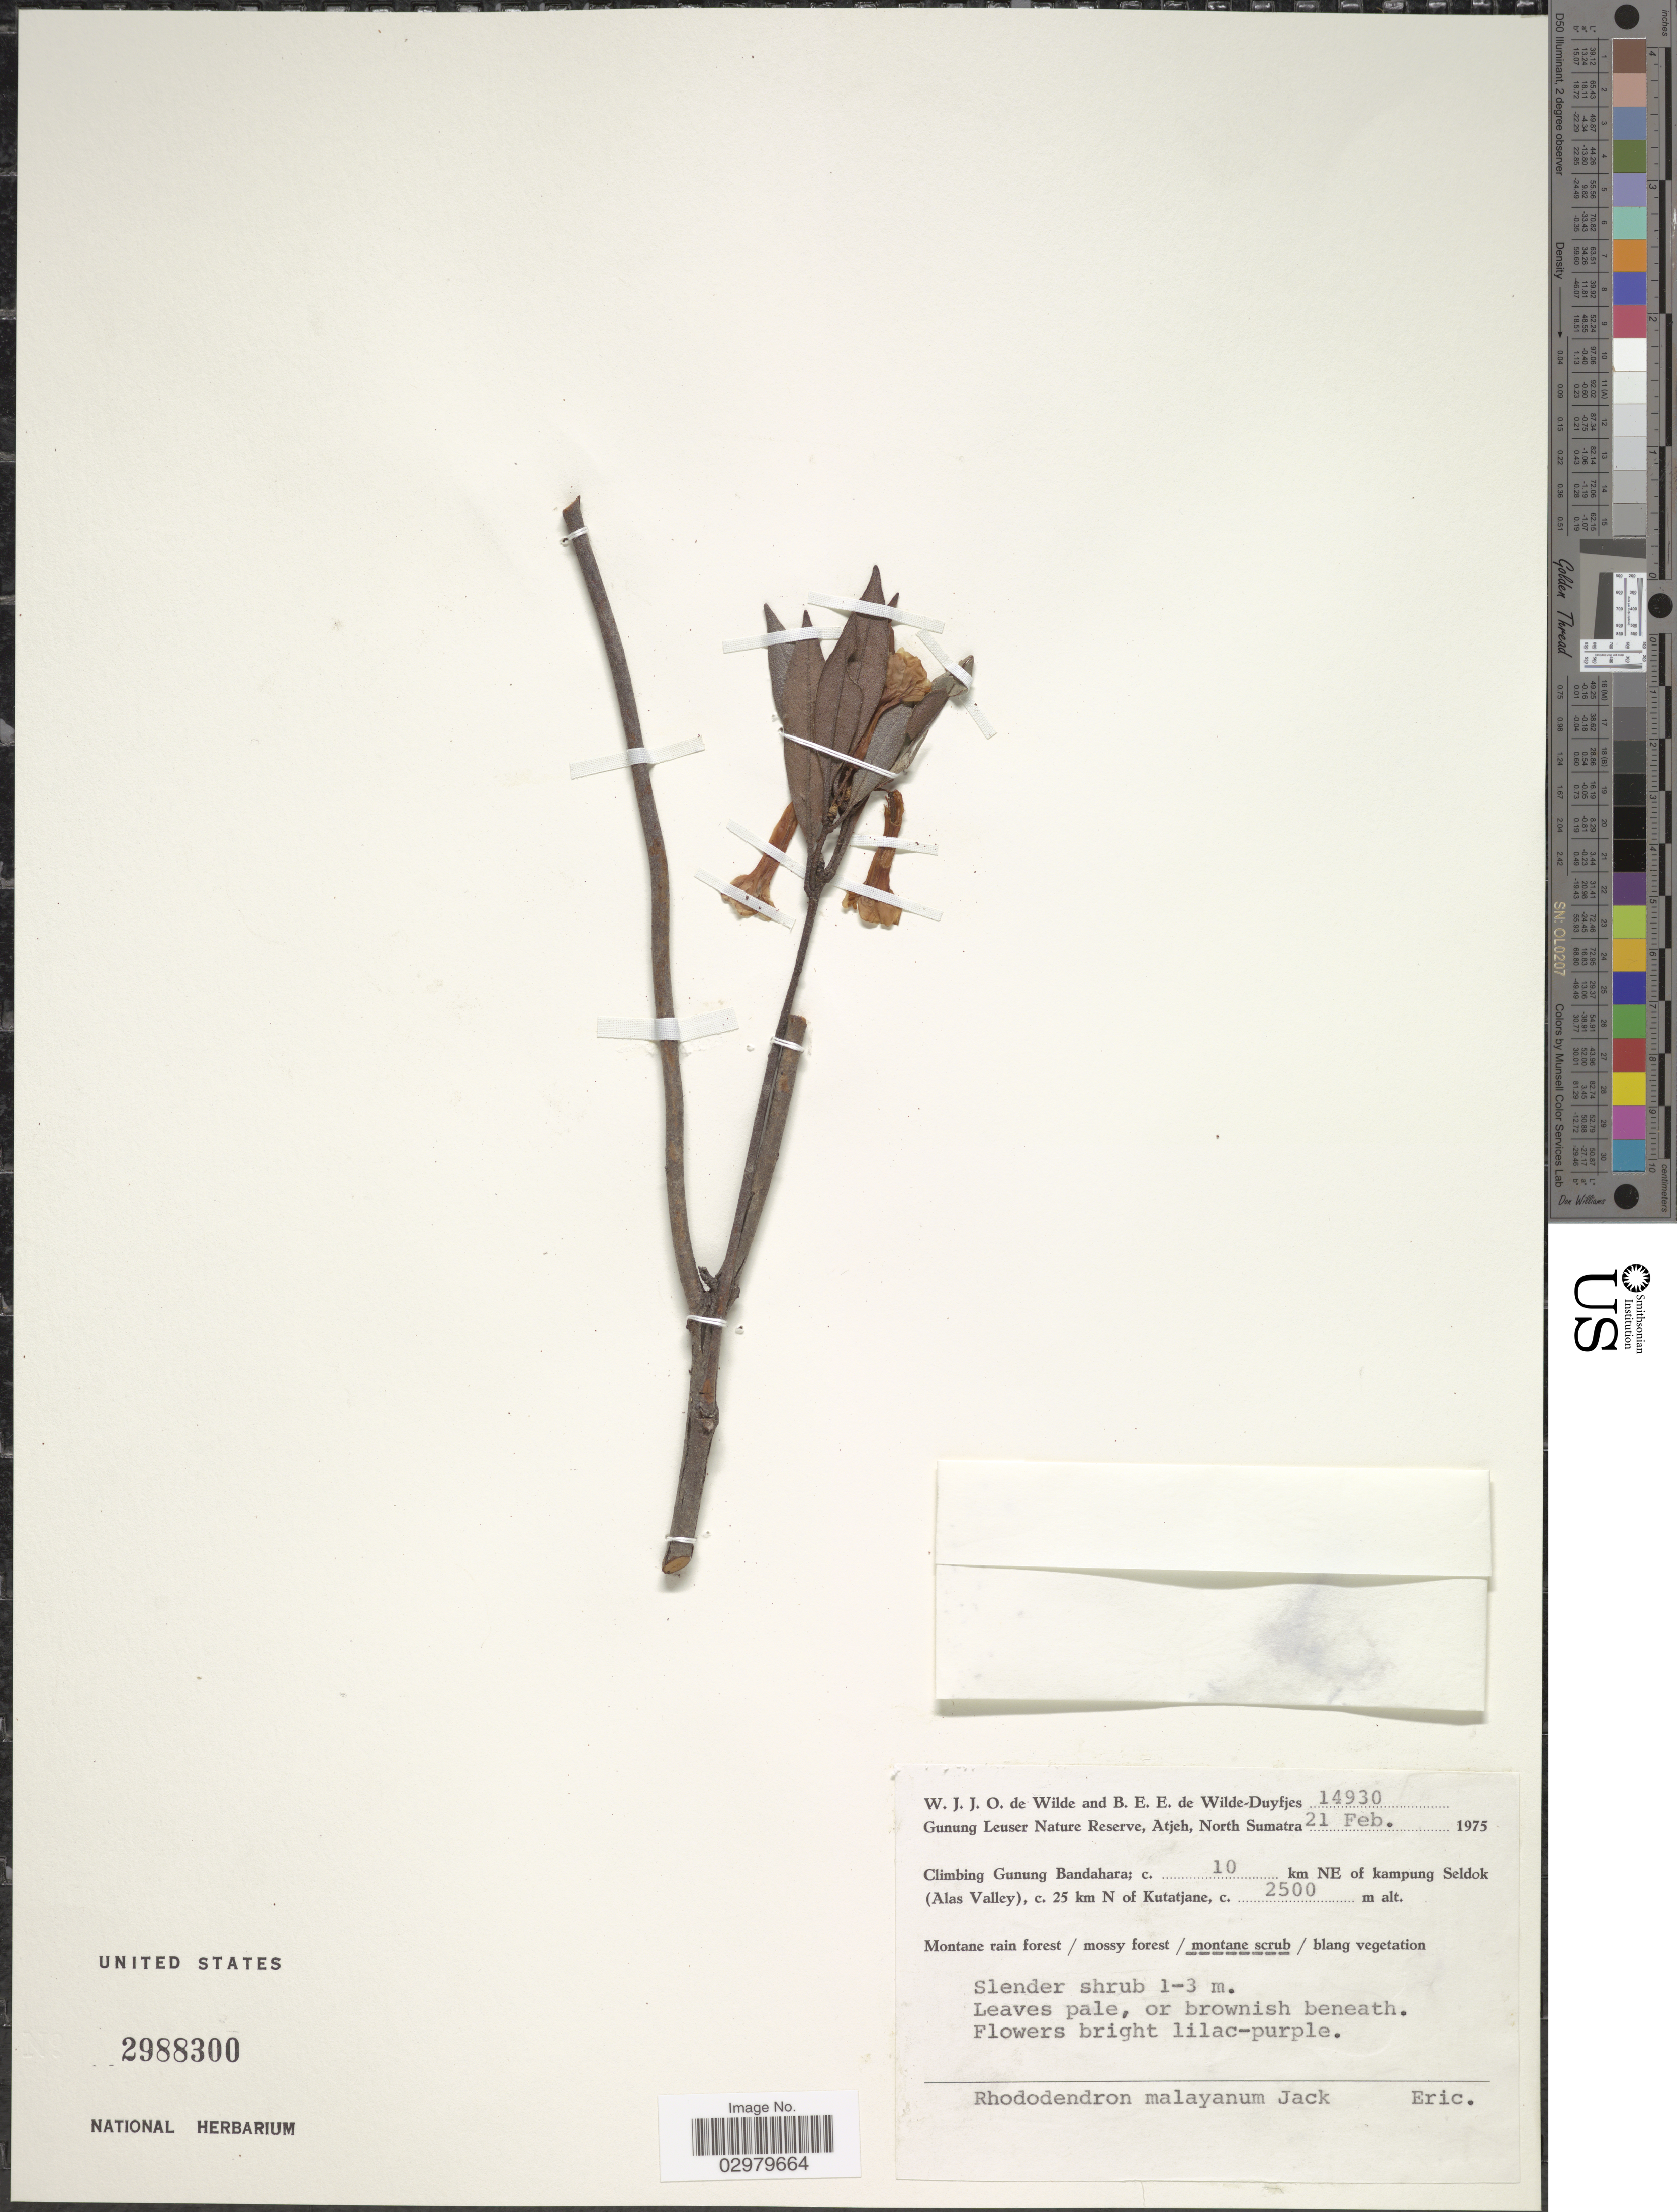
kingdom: Plantae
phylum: Tracheophyta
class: Magnoliopsida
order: Ericales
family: Ericaceae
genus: Rhododendron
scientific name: Rhododendron malayanum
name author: Jack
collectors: W. J. de Wilde & B. E. de Wilde-Duyfjes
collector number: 14930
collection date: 1975-02-21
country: Indonesia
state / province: Sumatra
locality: Gunung Leuser National Reserve, Atjeh, North Sumatra. Climbing Gunung Bandahara; c. 10 km NE of kampung Seldok (Alas Valley), c. 25 km N of Kutatjane.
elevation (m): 2500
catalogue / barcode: US 2988300